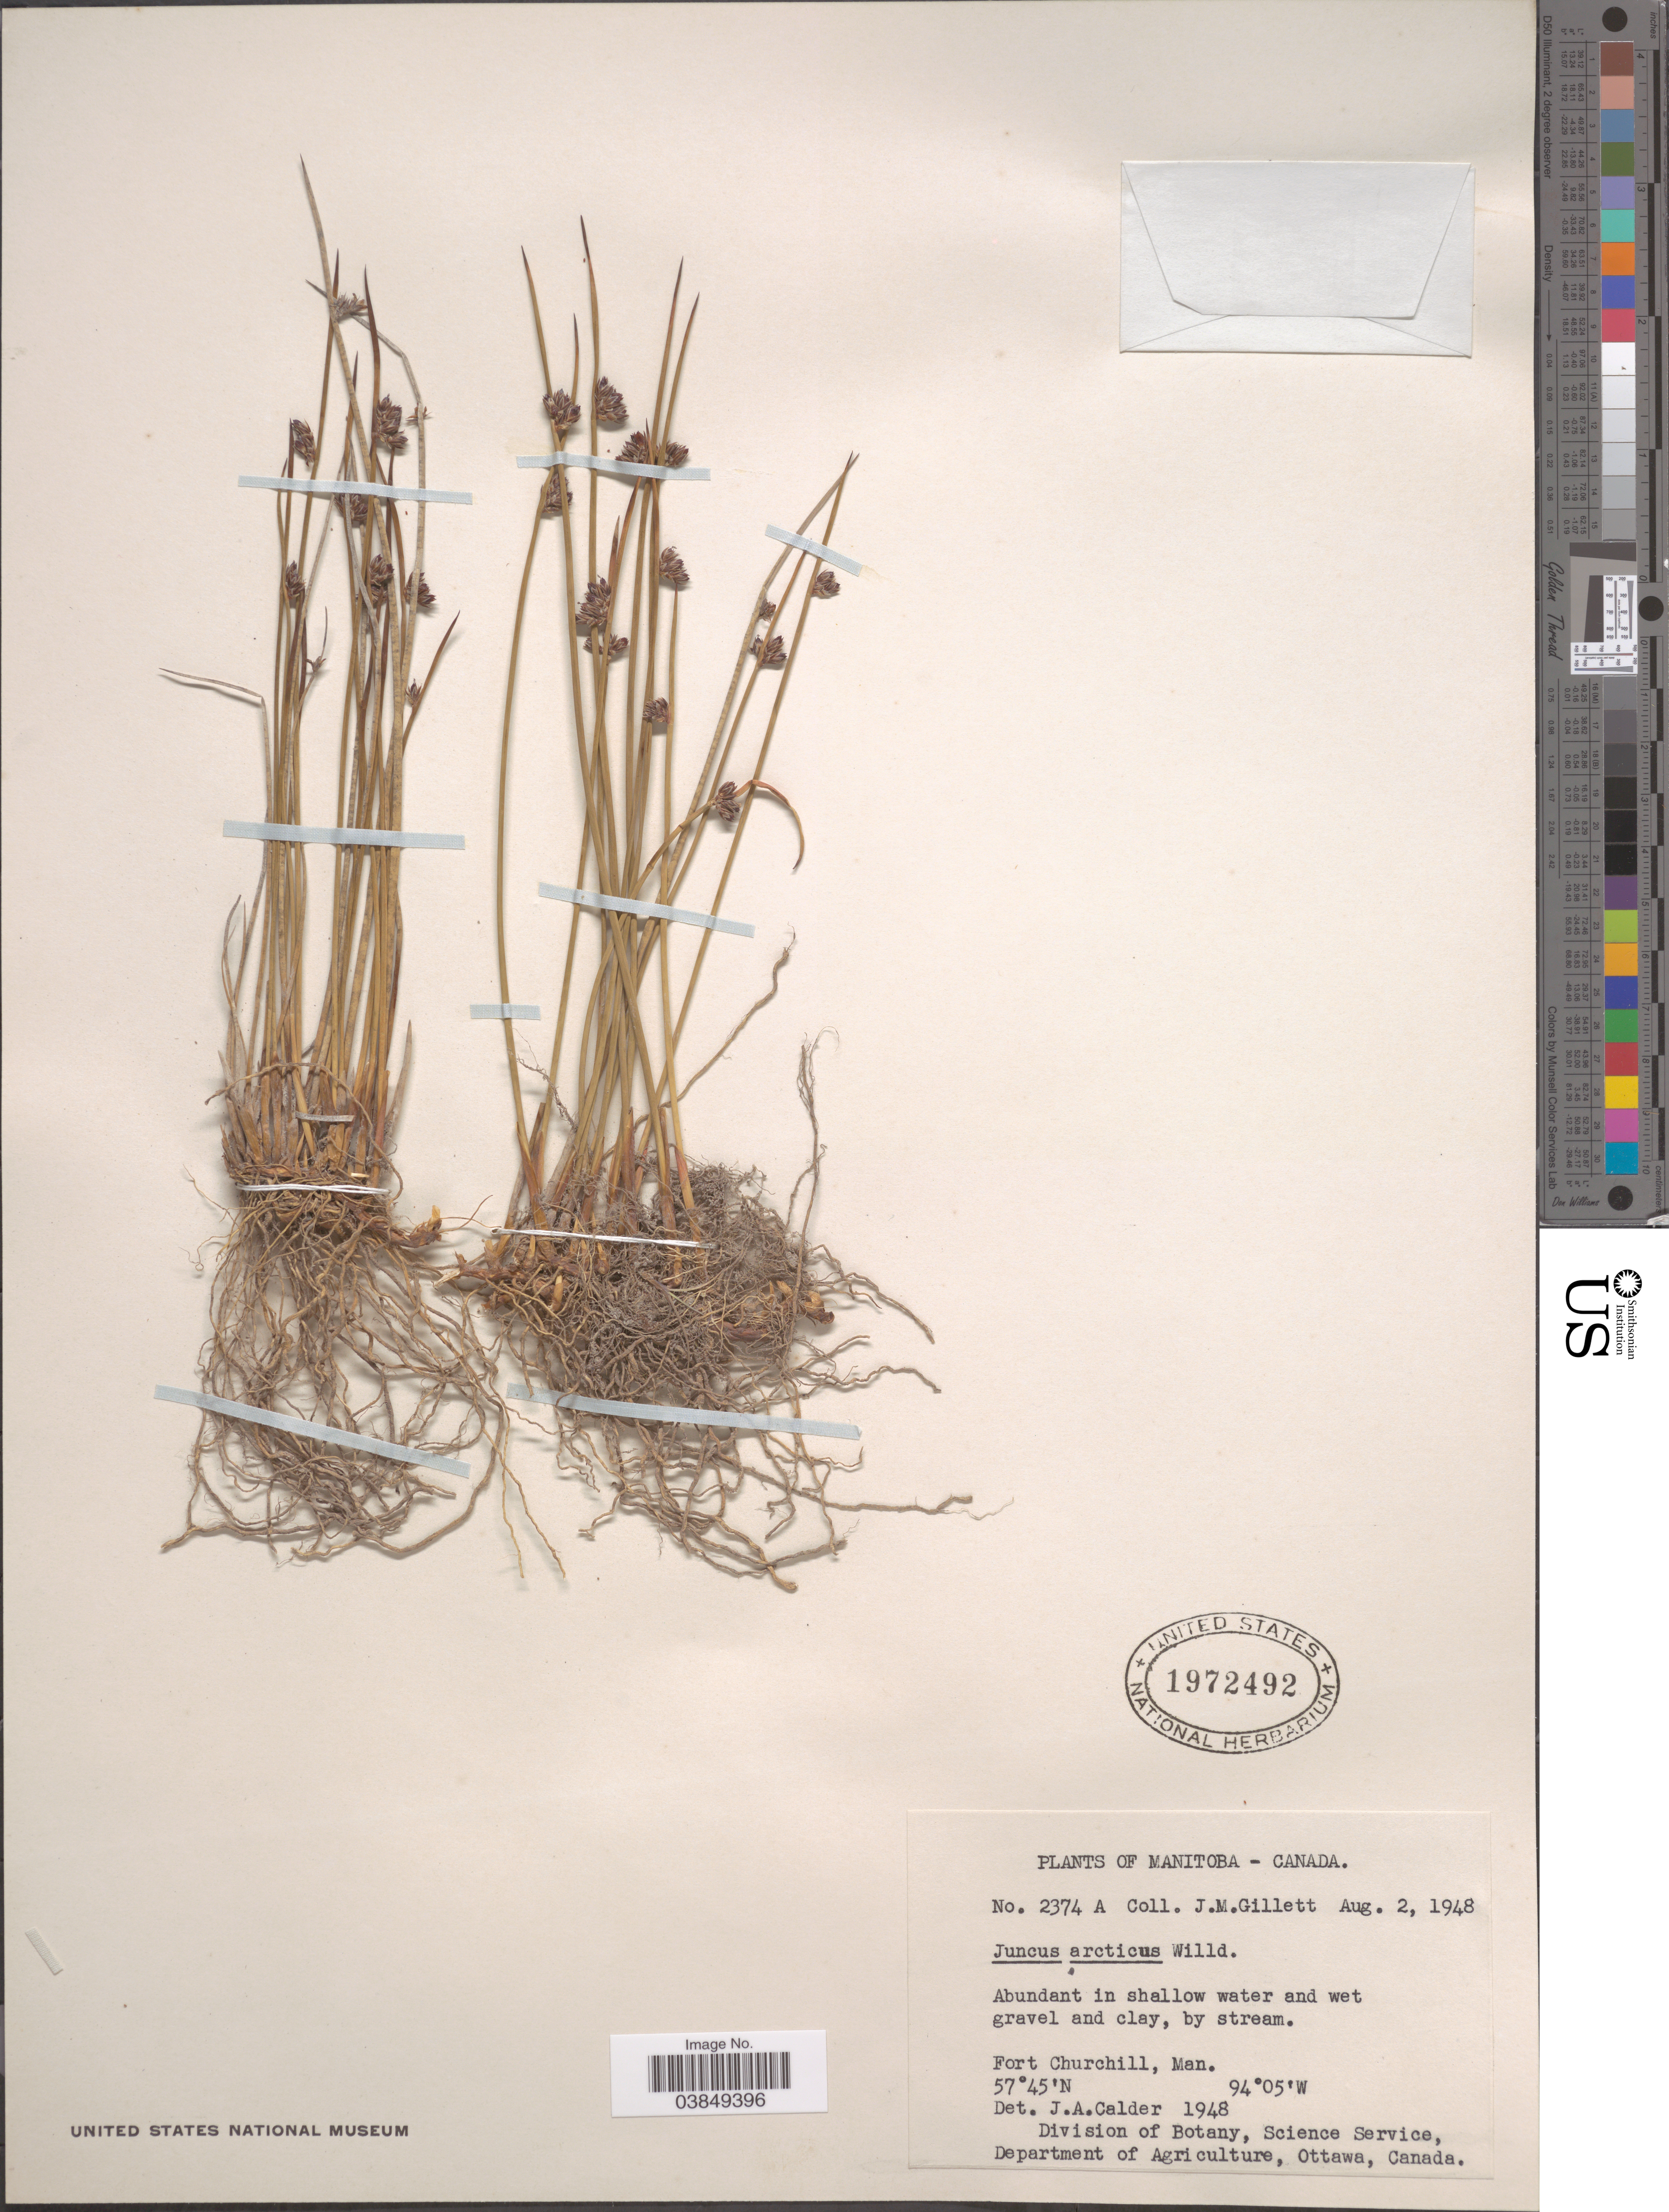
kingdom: Plantae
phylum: Tracheophyta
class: Liliopsida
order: Poales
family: Juncaceae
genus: Juncus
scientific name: Juncus arcticus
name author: Willd.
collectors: J. M. Gillett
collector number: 2374A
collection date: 1948-08-02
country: Australia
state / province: Tasmania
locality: Fort Churchill.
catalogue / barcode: US 1972492